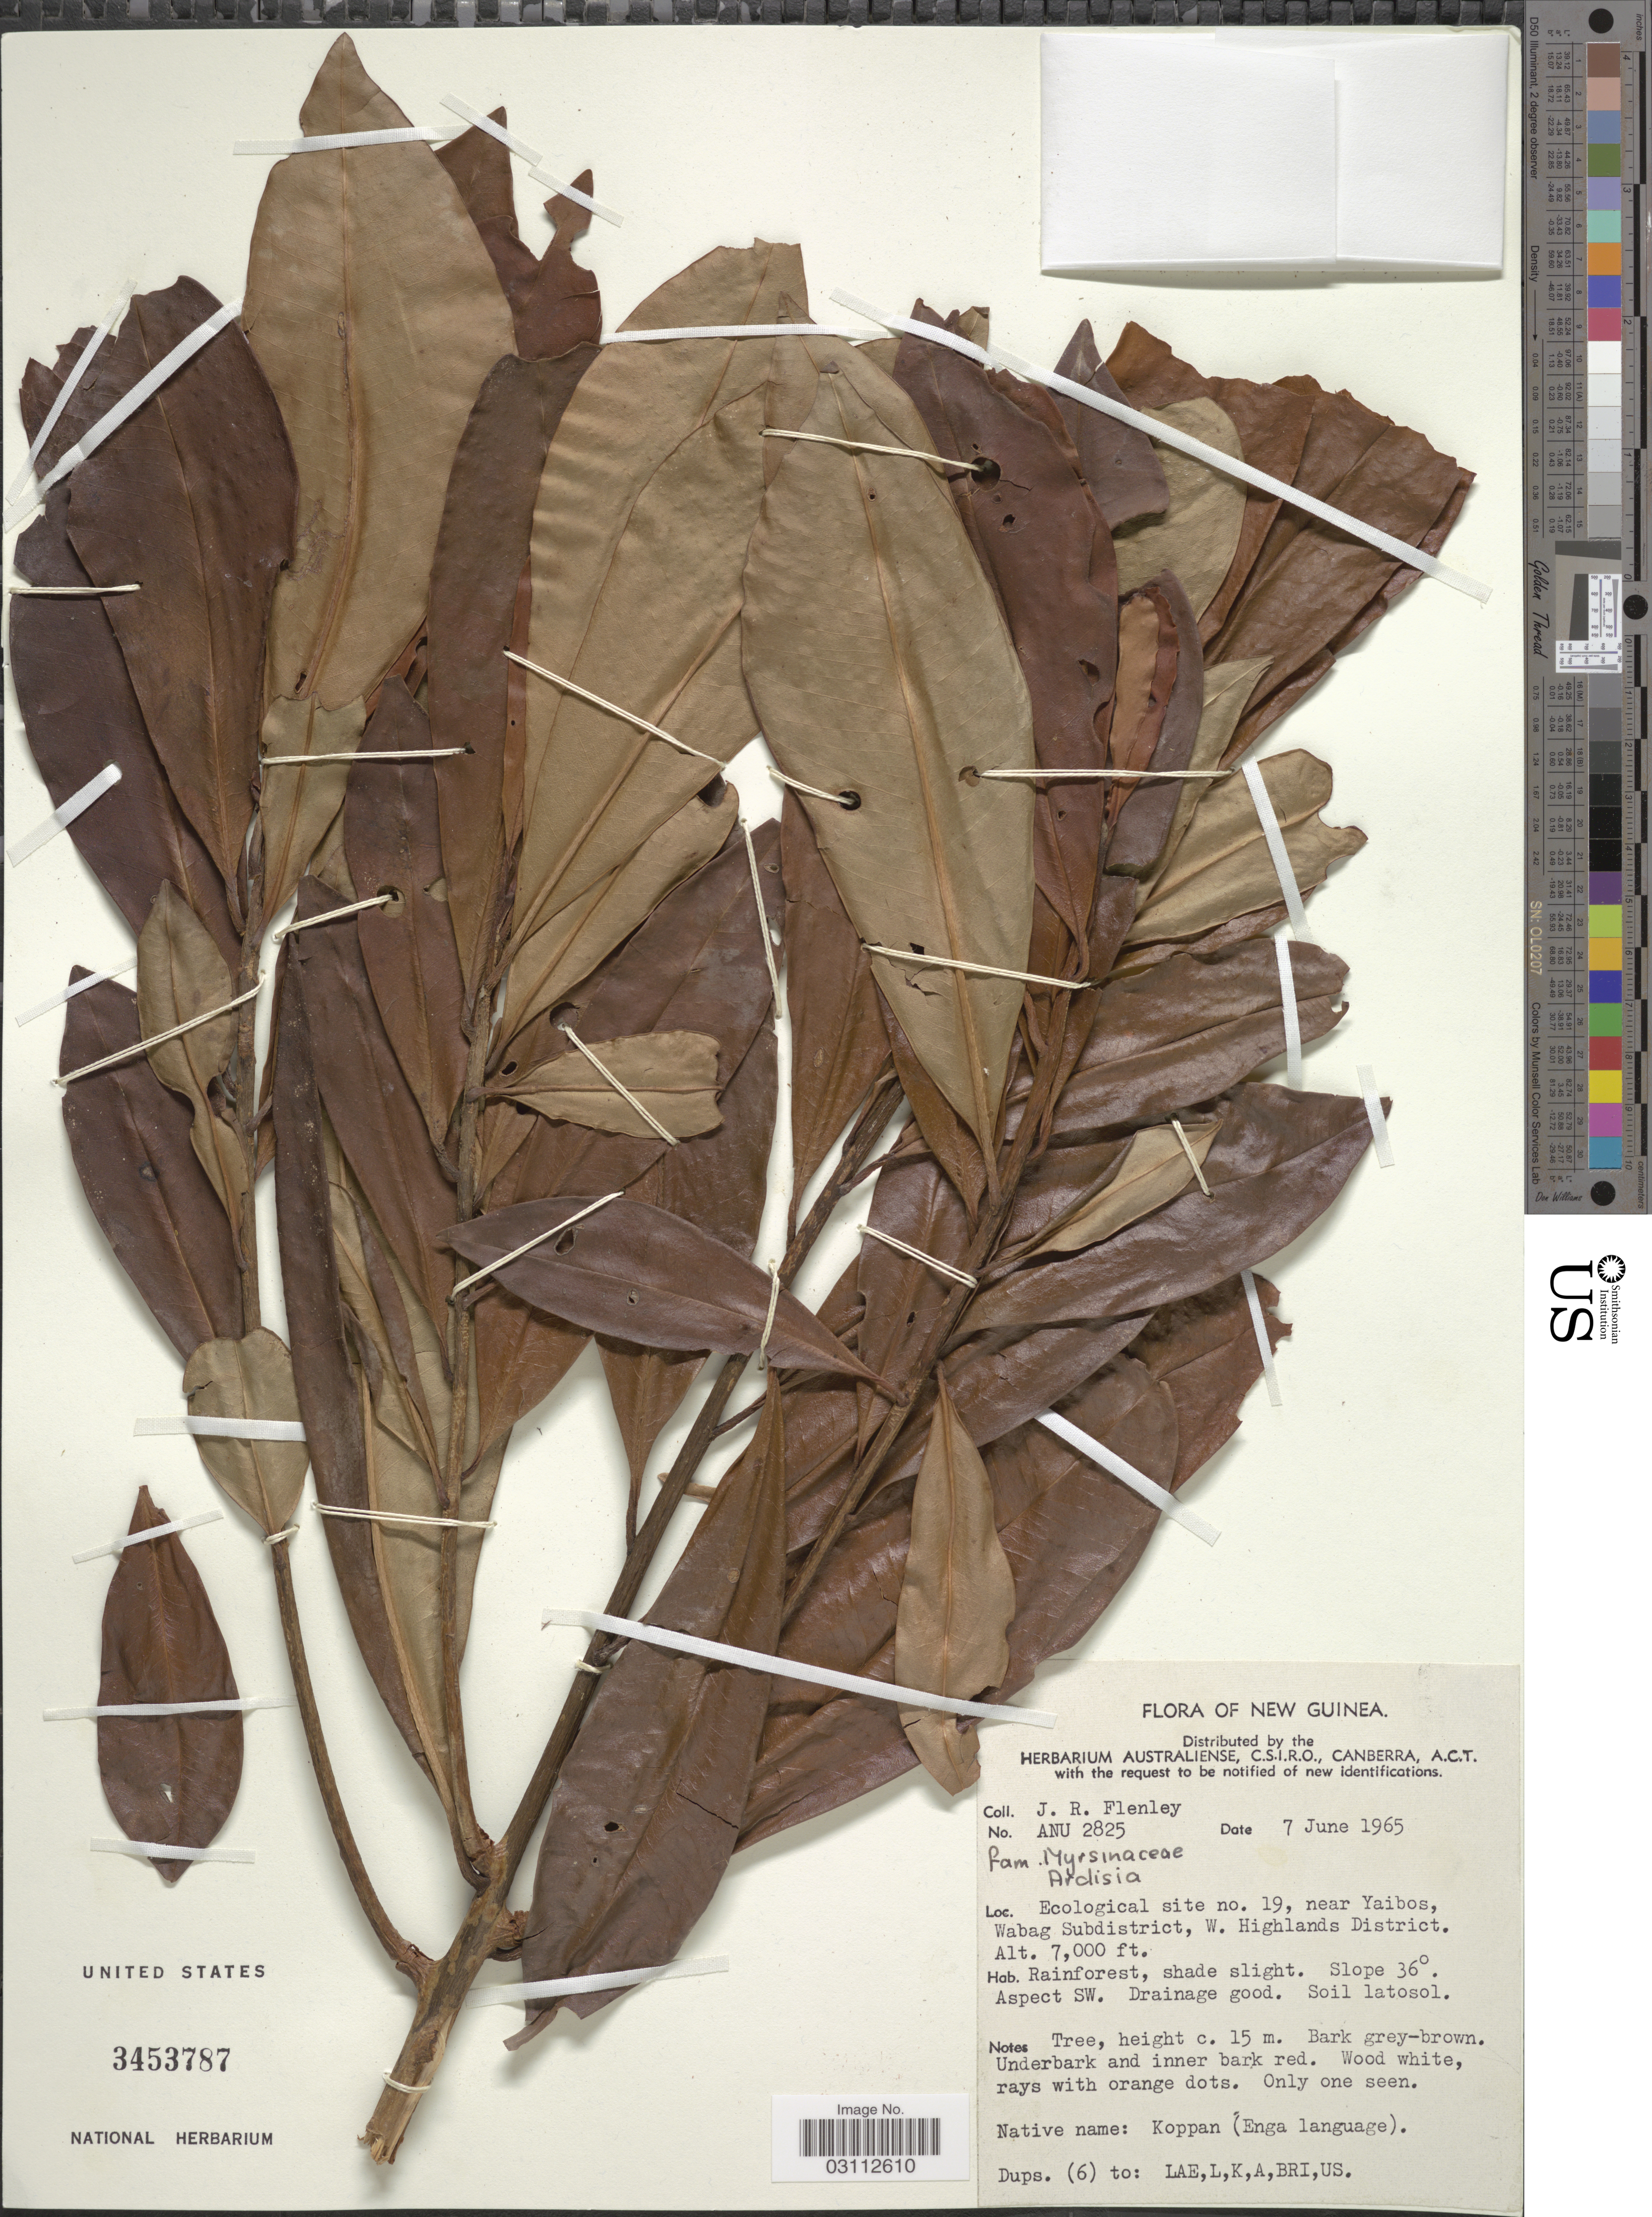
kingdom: Plantae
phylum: Tracheophyta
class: Magnoliopsida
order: Ericales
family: Primulaceae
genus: Ardisia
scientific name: Ardisia sp.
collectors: J. Flenley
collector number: ANU2825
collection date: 1965-06-07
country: Papua New Guinea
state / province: Western Highlands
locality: New Guinea, Ecological site no. 19, near Yaibos, Wabag Subdistrict, W. Highlands District.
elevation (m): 2134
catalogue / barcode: US 3453787